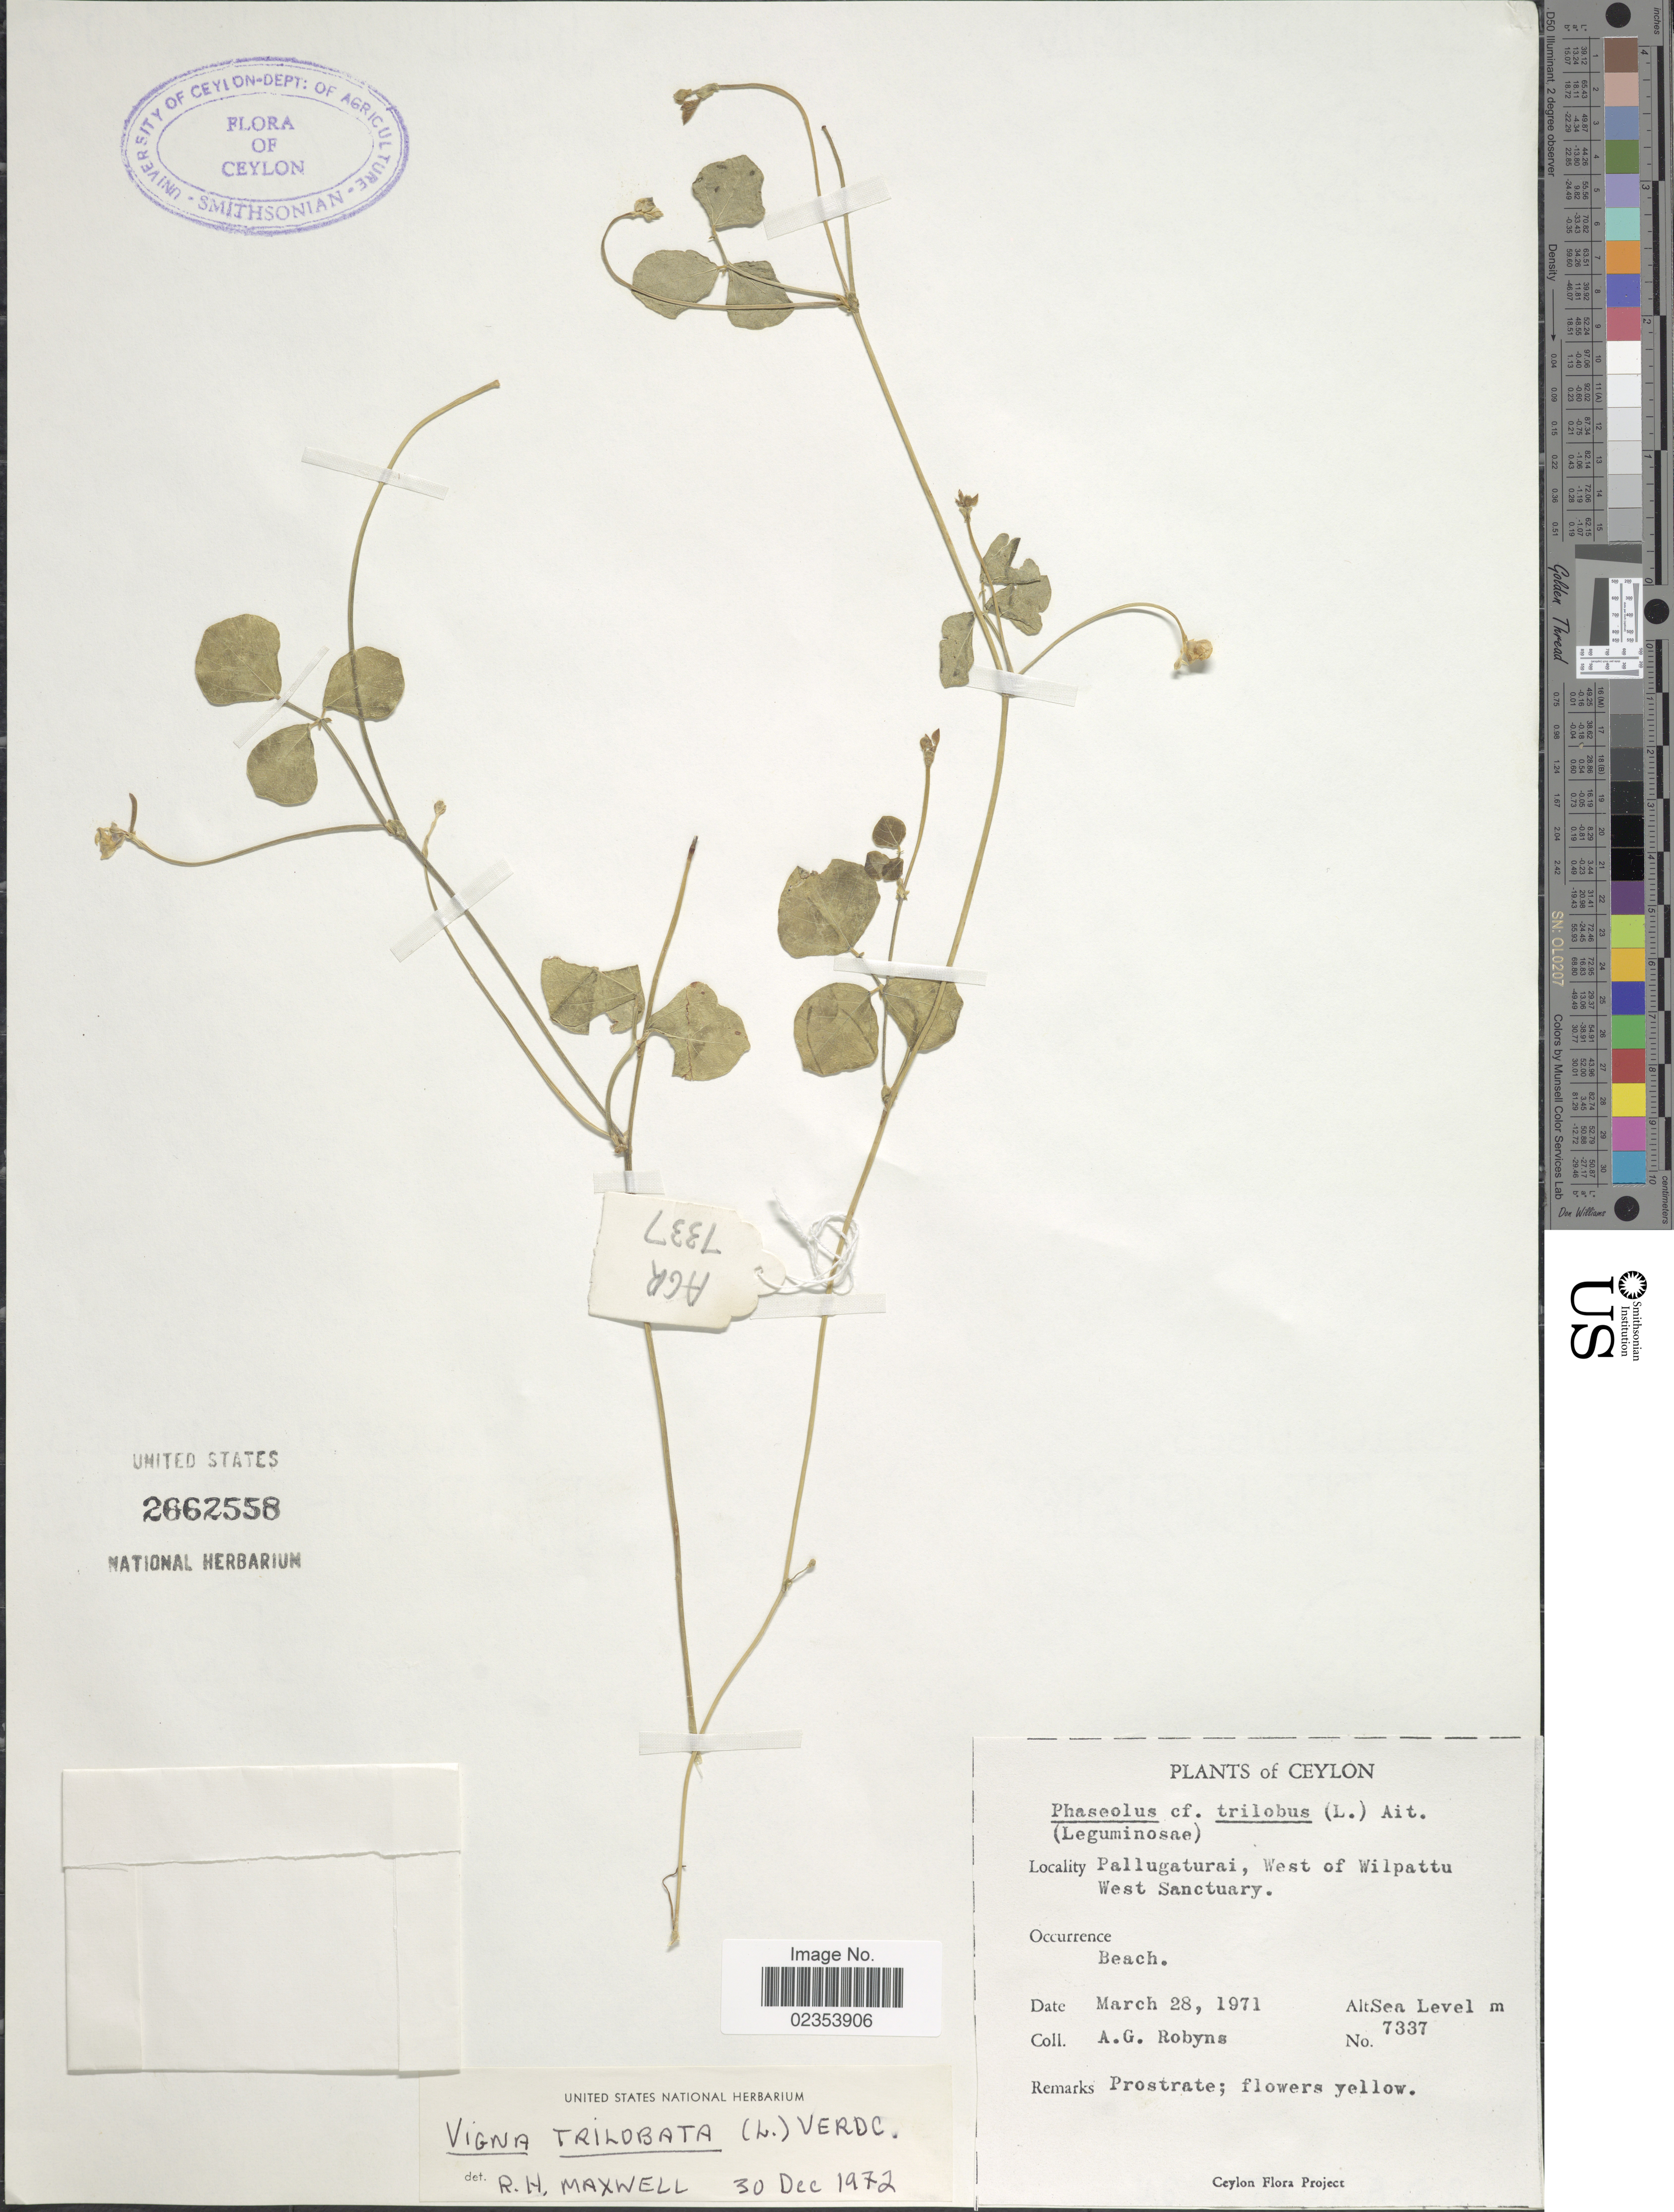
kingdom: Plantae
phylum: Tracheophyta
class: Magnoliopsida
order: Fabales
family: Fabaceae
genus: Vigna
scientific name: Vigna trilobata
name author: (L.) Verdc.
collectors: A. G. Robyns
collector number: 7337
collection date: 1971-03-28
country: Sri Lanka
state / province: North Western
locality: Ceyolon. Pallugaturai, West of Wilpattu West Sanctuary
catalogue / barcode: US 2662558